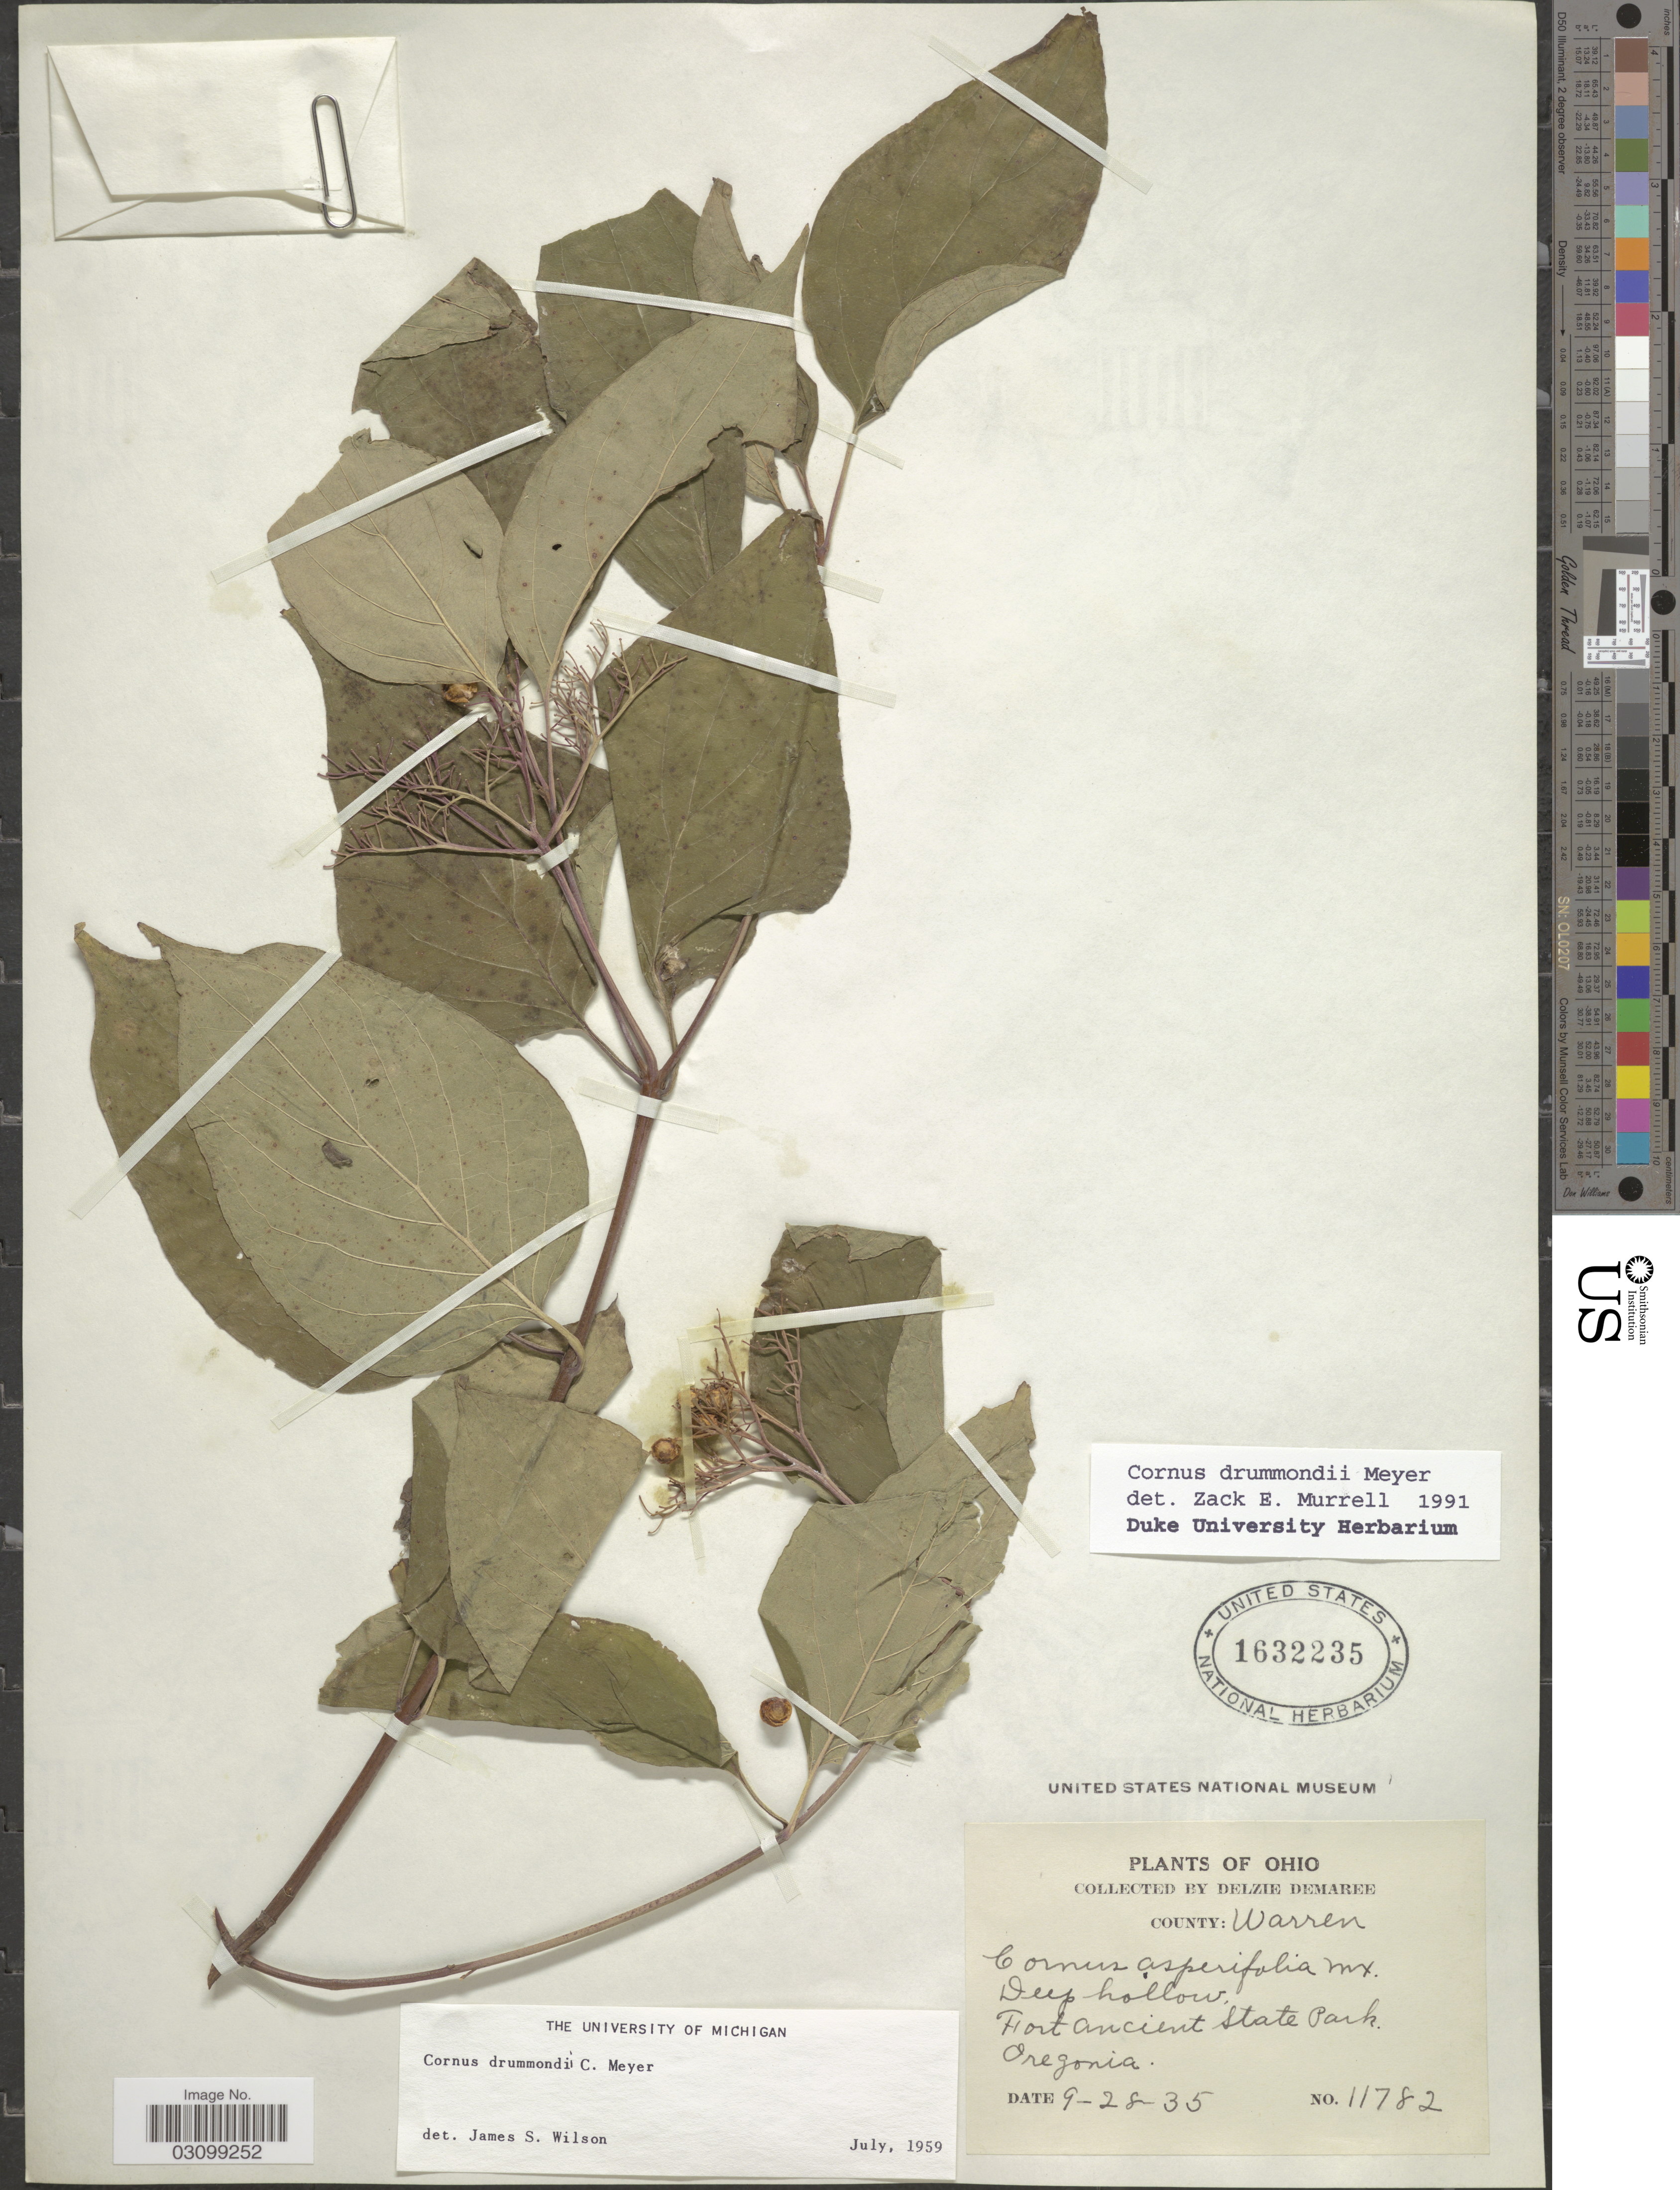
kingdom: Plantae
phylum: Tracheophyta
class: Magnoliopsida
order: Cornales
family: Cornaceae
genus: Cornus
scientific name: Cornus drummondii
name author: C.A. Mey.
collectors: D. Demaree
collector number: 11782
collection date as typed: Transcribed d/m/y: 28/9/35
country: United States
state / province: Ohio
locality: County: Warren. Fort Ancient State Park. Oregonia.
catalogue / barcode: US 1632235